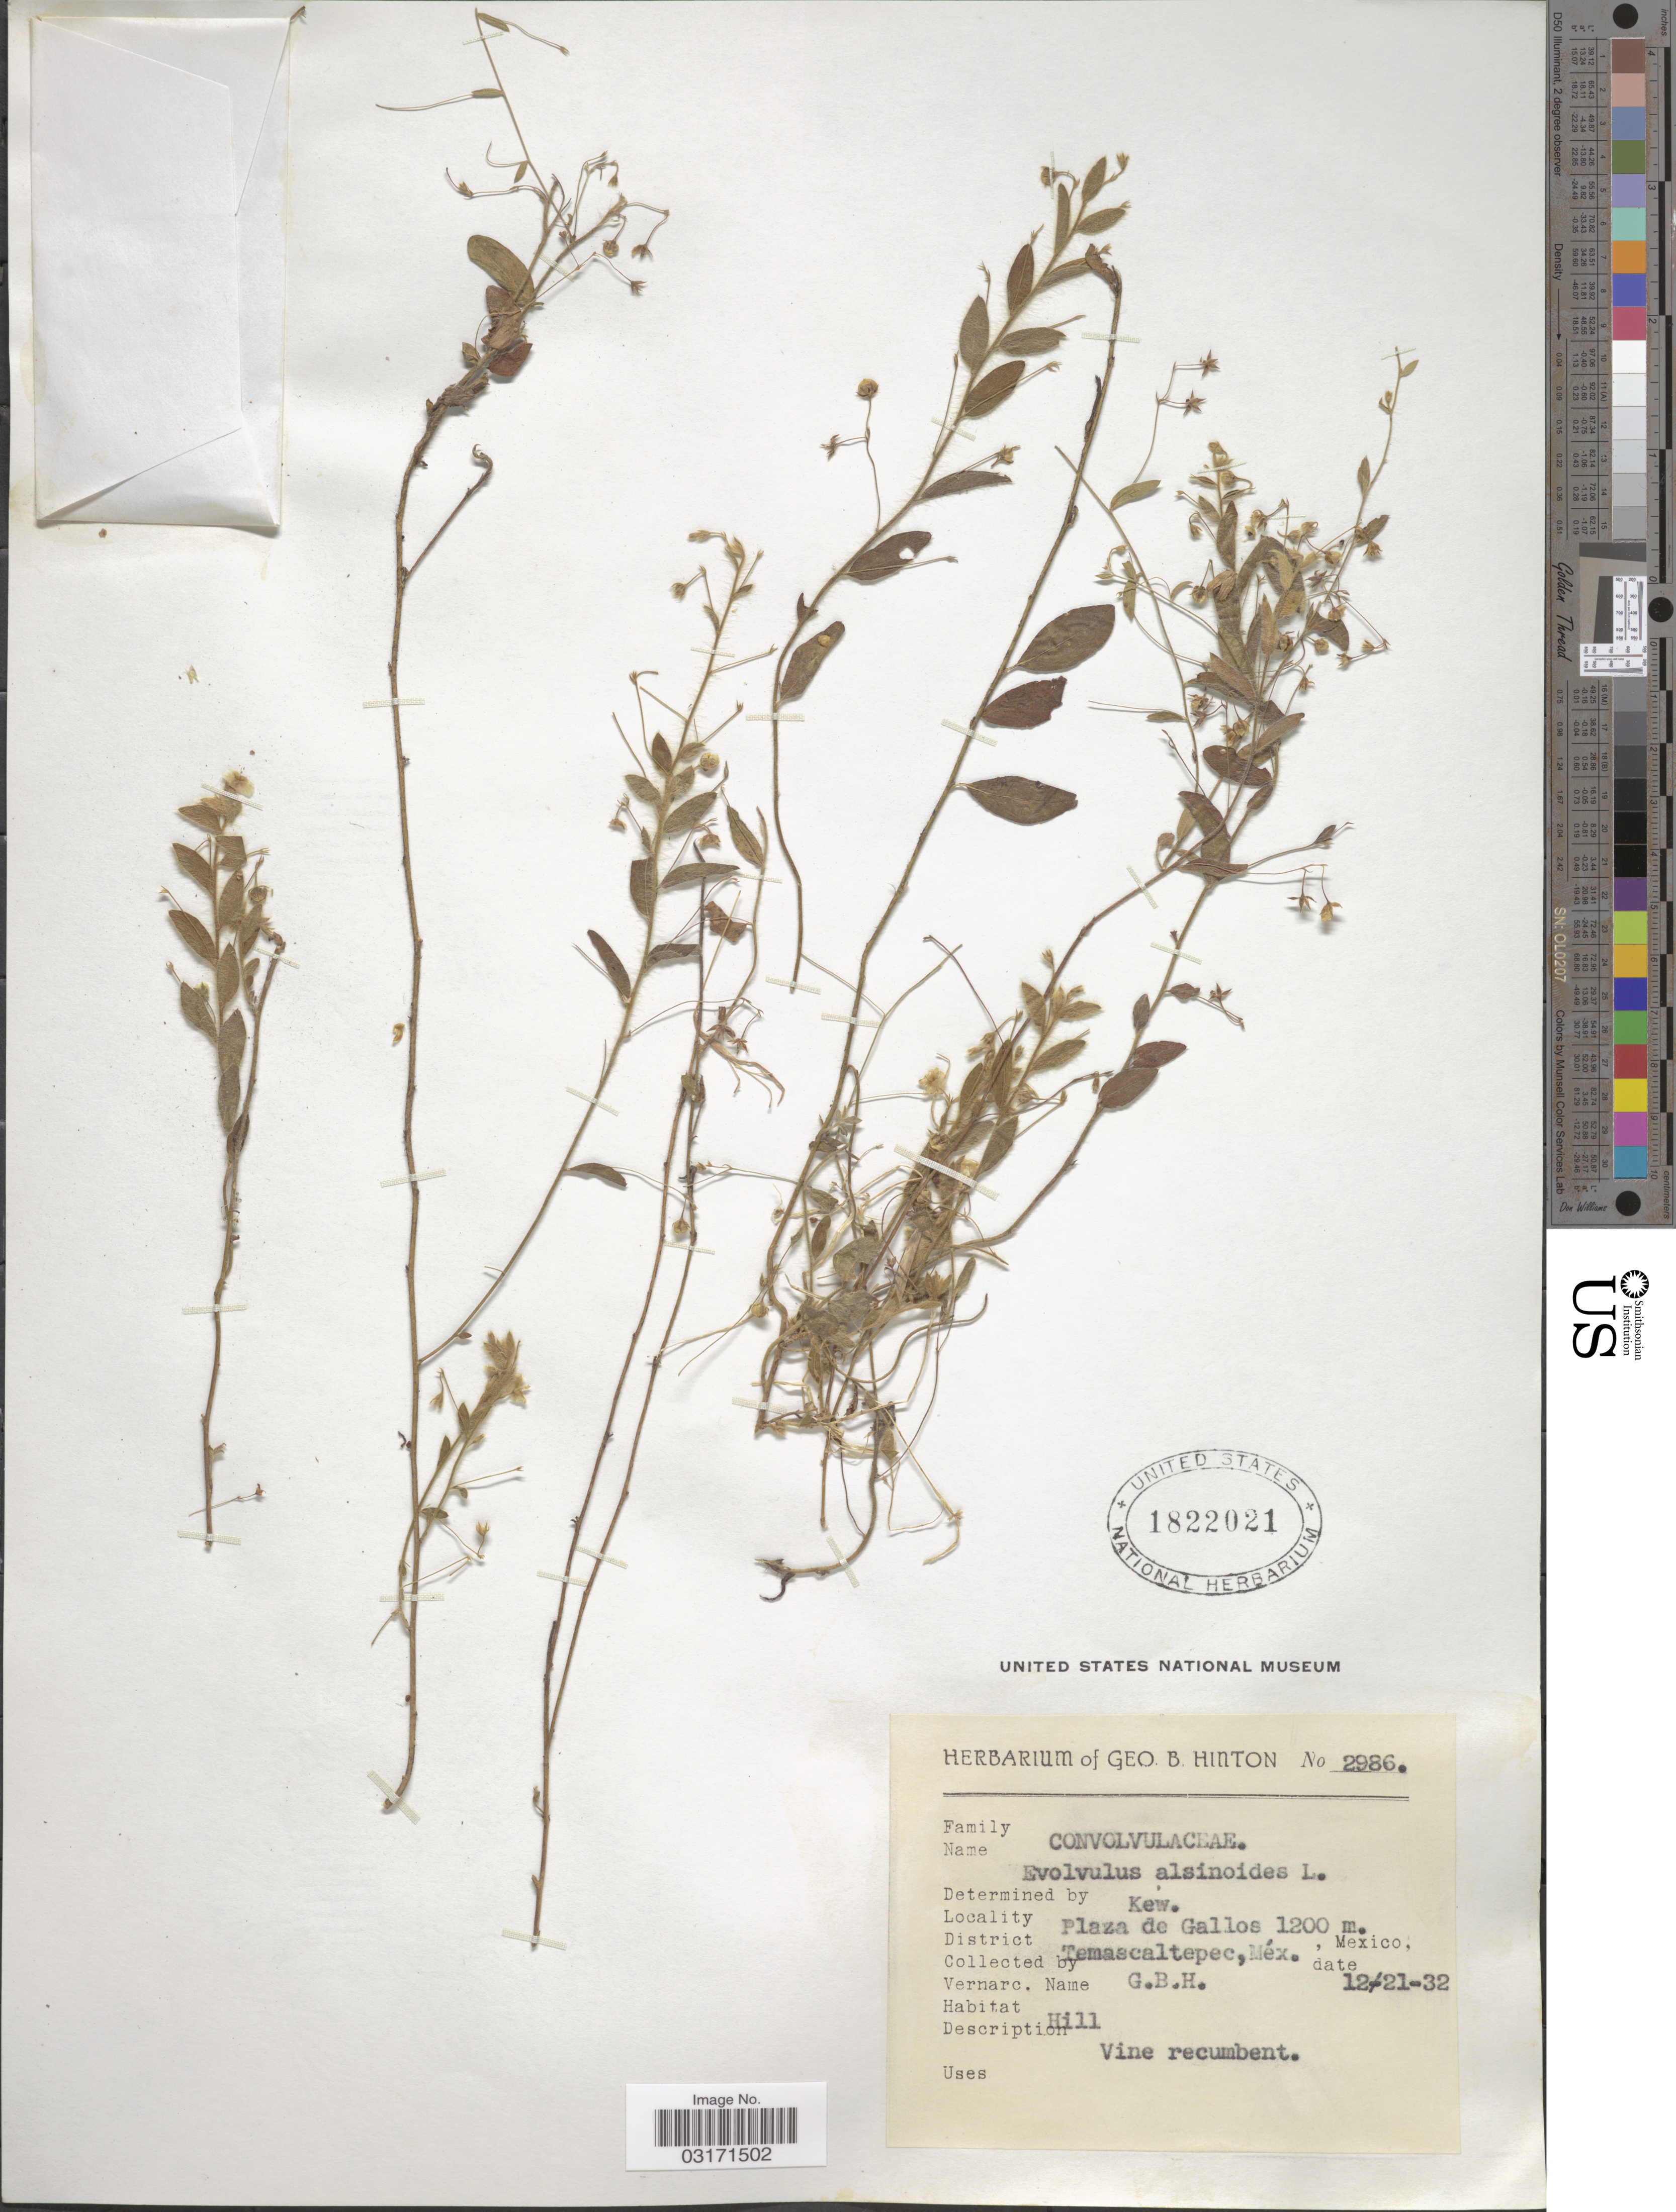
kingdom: Plantae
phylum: Tracheophyta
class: Magnoliopsida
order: Solanales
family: Convolvulaceae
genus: Evolvulus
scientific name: Evolvulus alsinoides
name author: (L.) L.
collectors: G. B. Hinton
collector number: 2986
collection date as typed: Transcribed d/m/y: 21/12/32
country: Mexico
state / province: México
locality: Plaza de Gallos, District Temascaltepec, Méx., Mexico.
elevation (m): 1200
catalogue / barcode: US 1822021